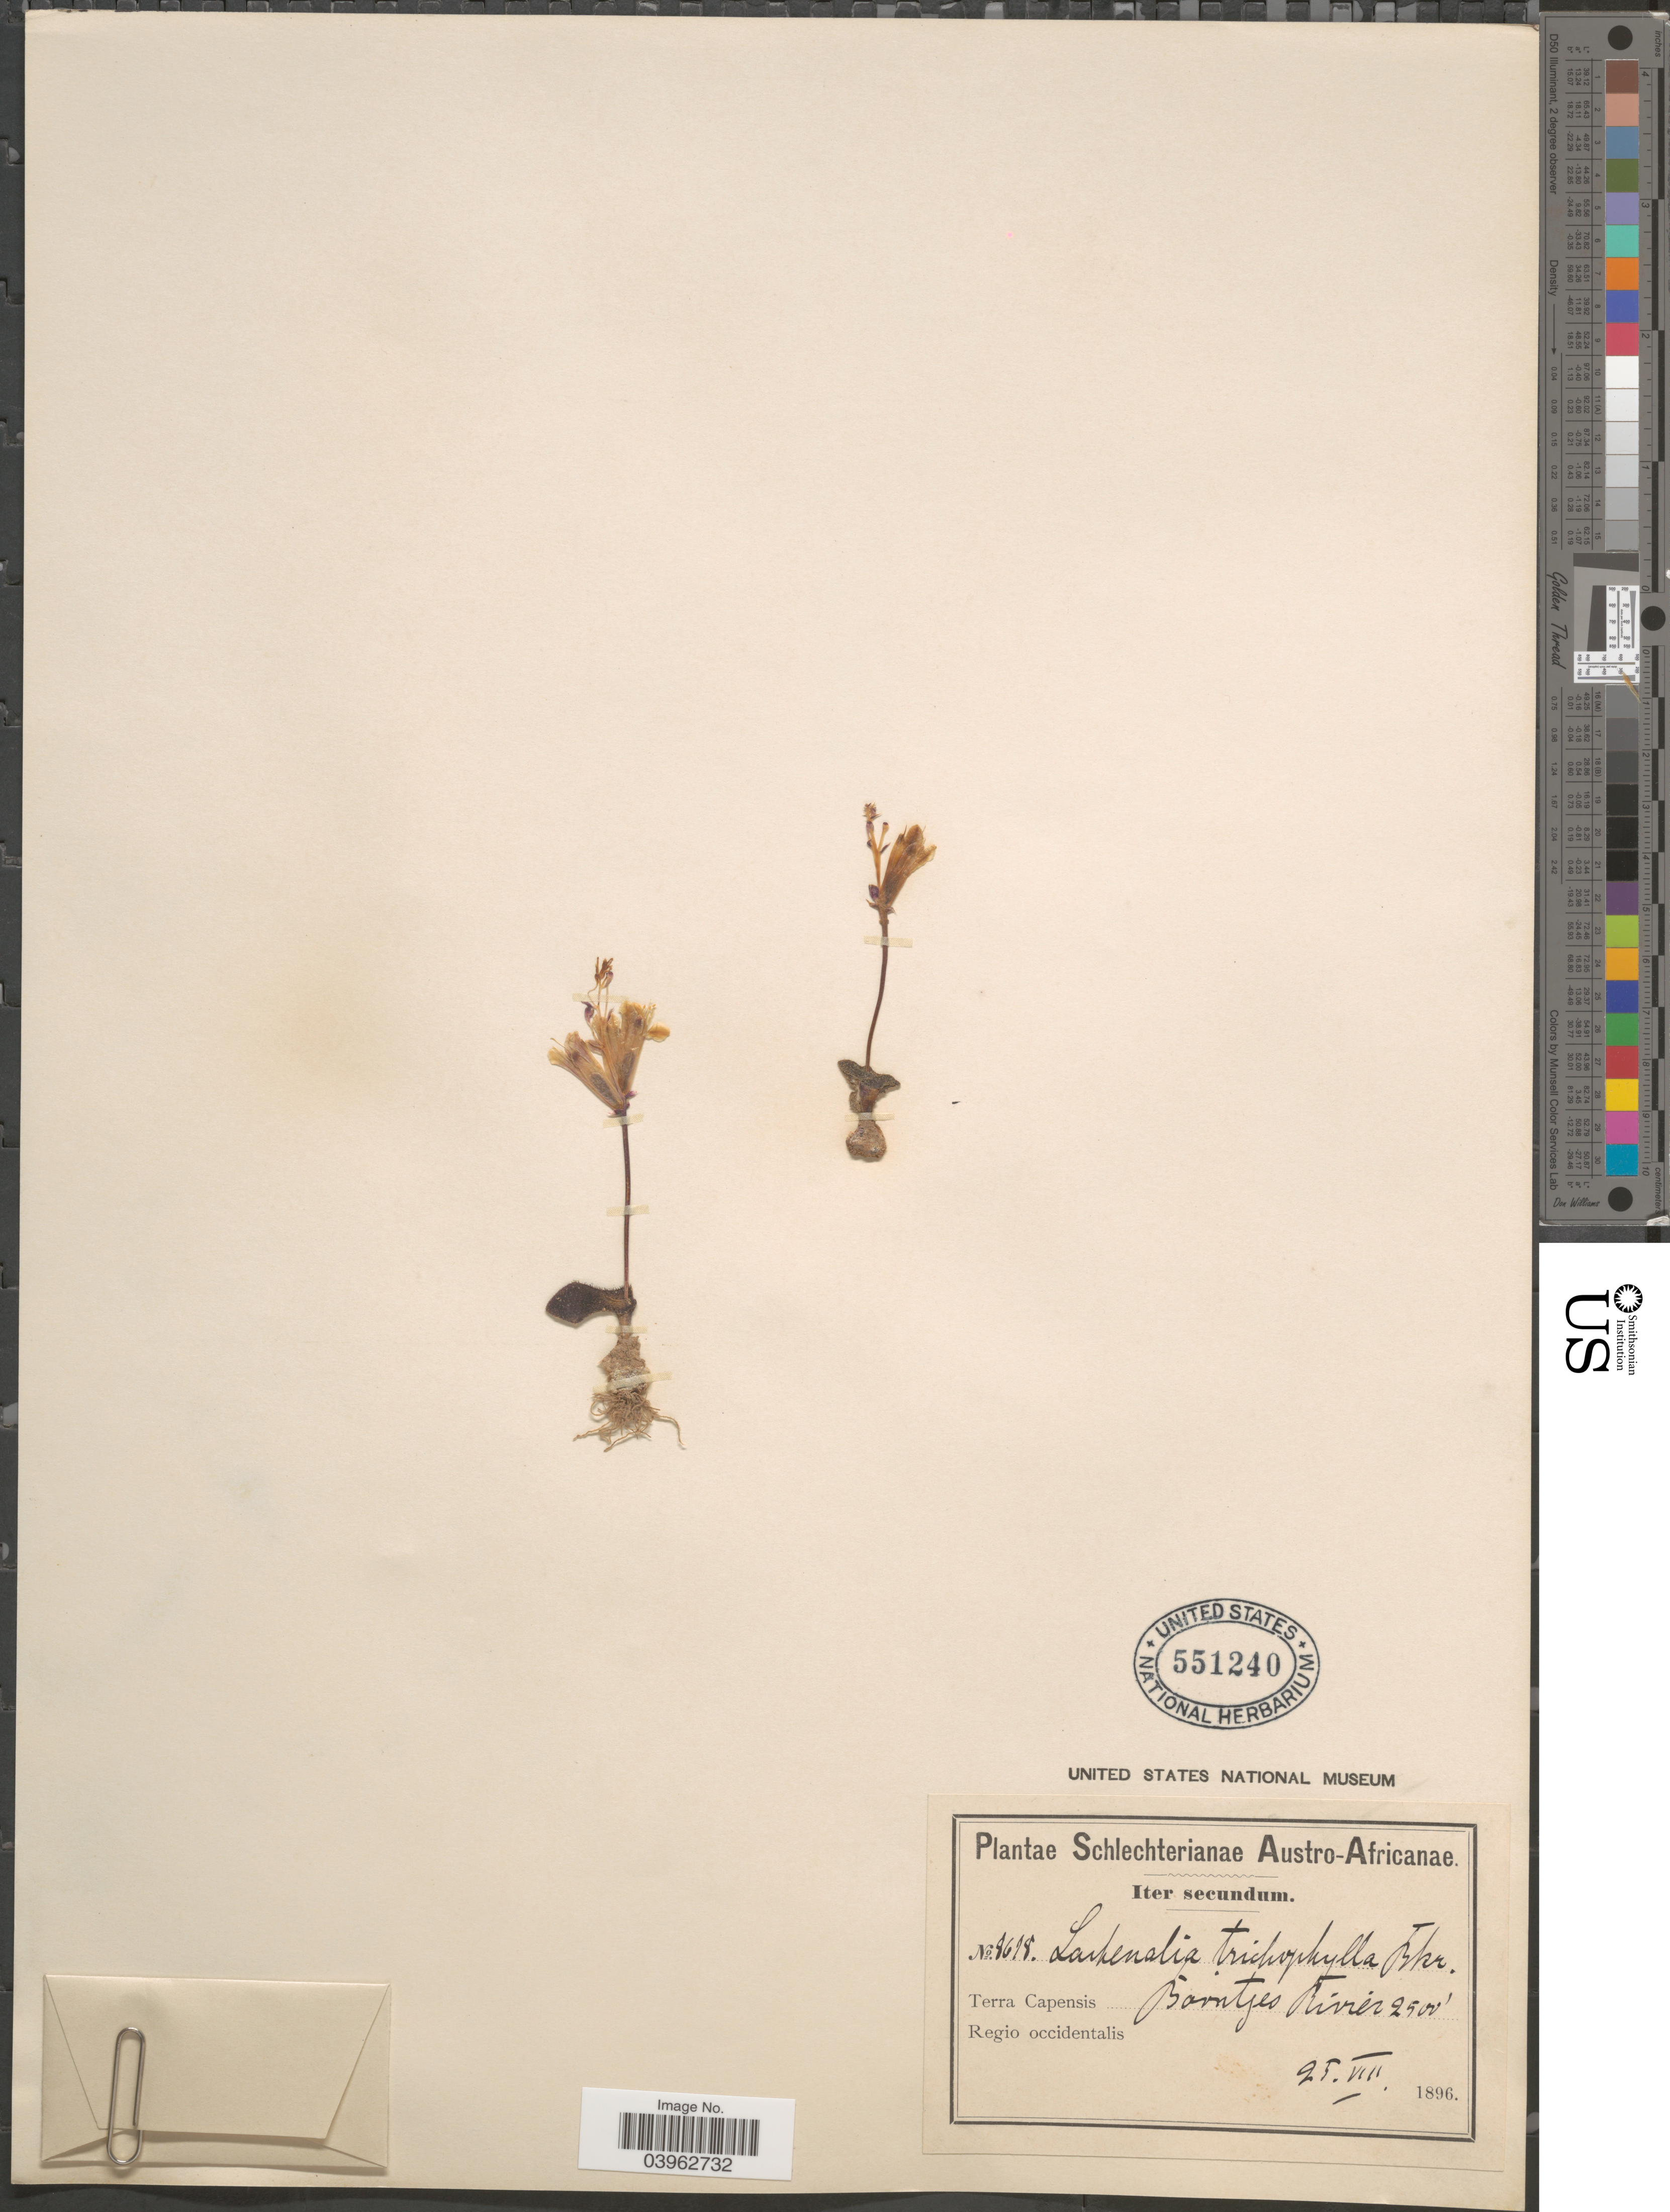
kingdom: Plantae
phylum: Tracheophyta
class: Liliopsida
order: Asparagales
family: Asparagaceae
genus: Lachenalia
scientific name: Lachenalia tricophylla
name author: Baker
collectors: Schlechter, --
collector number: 8678*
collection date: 1896-08-25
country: South Africa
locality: Austro-Africanae. Terra Capensis Boontjes Rivier. Regio occidentalis.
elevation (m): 762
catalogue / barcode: US 551240